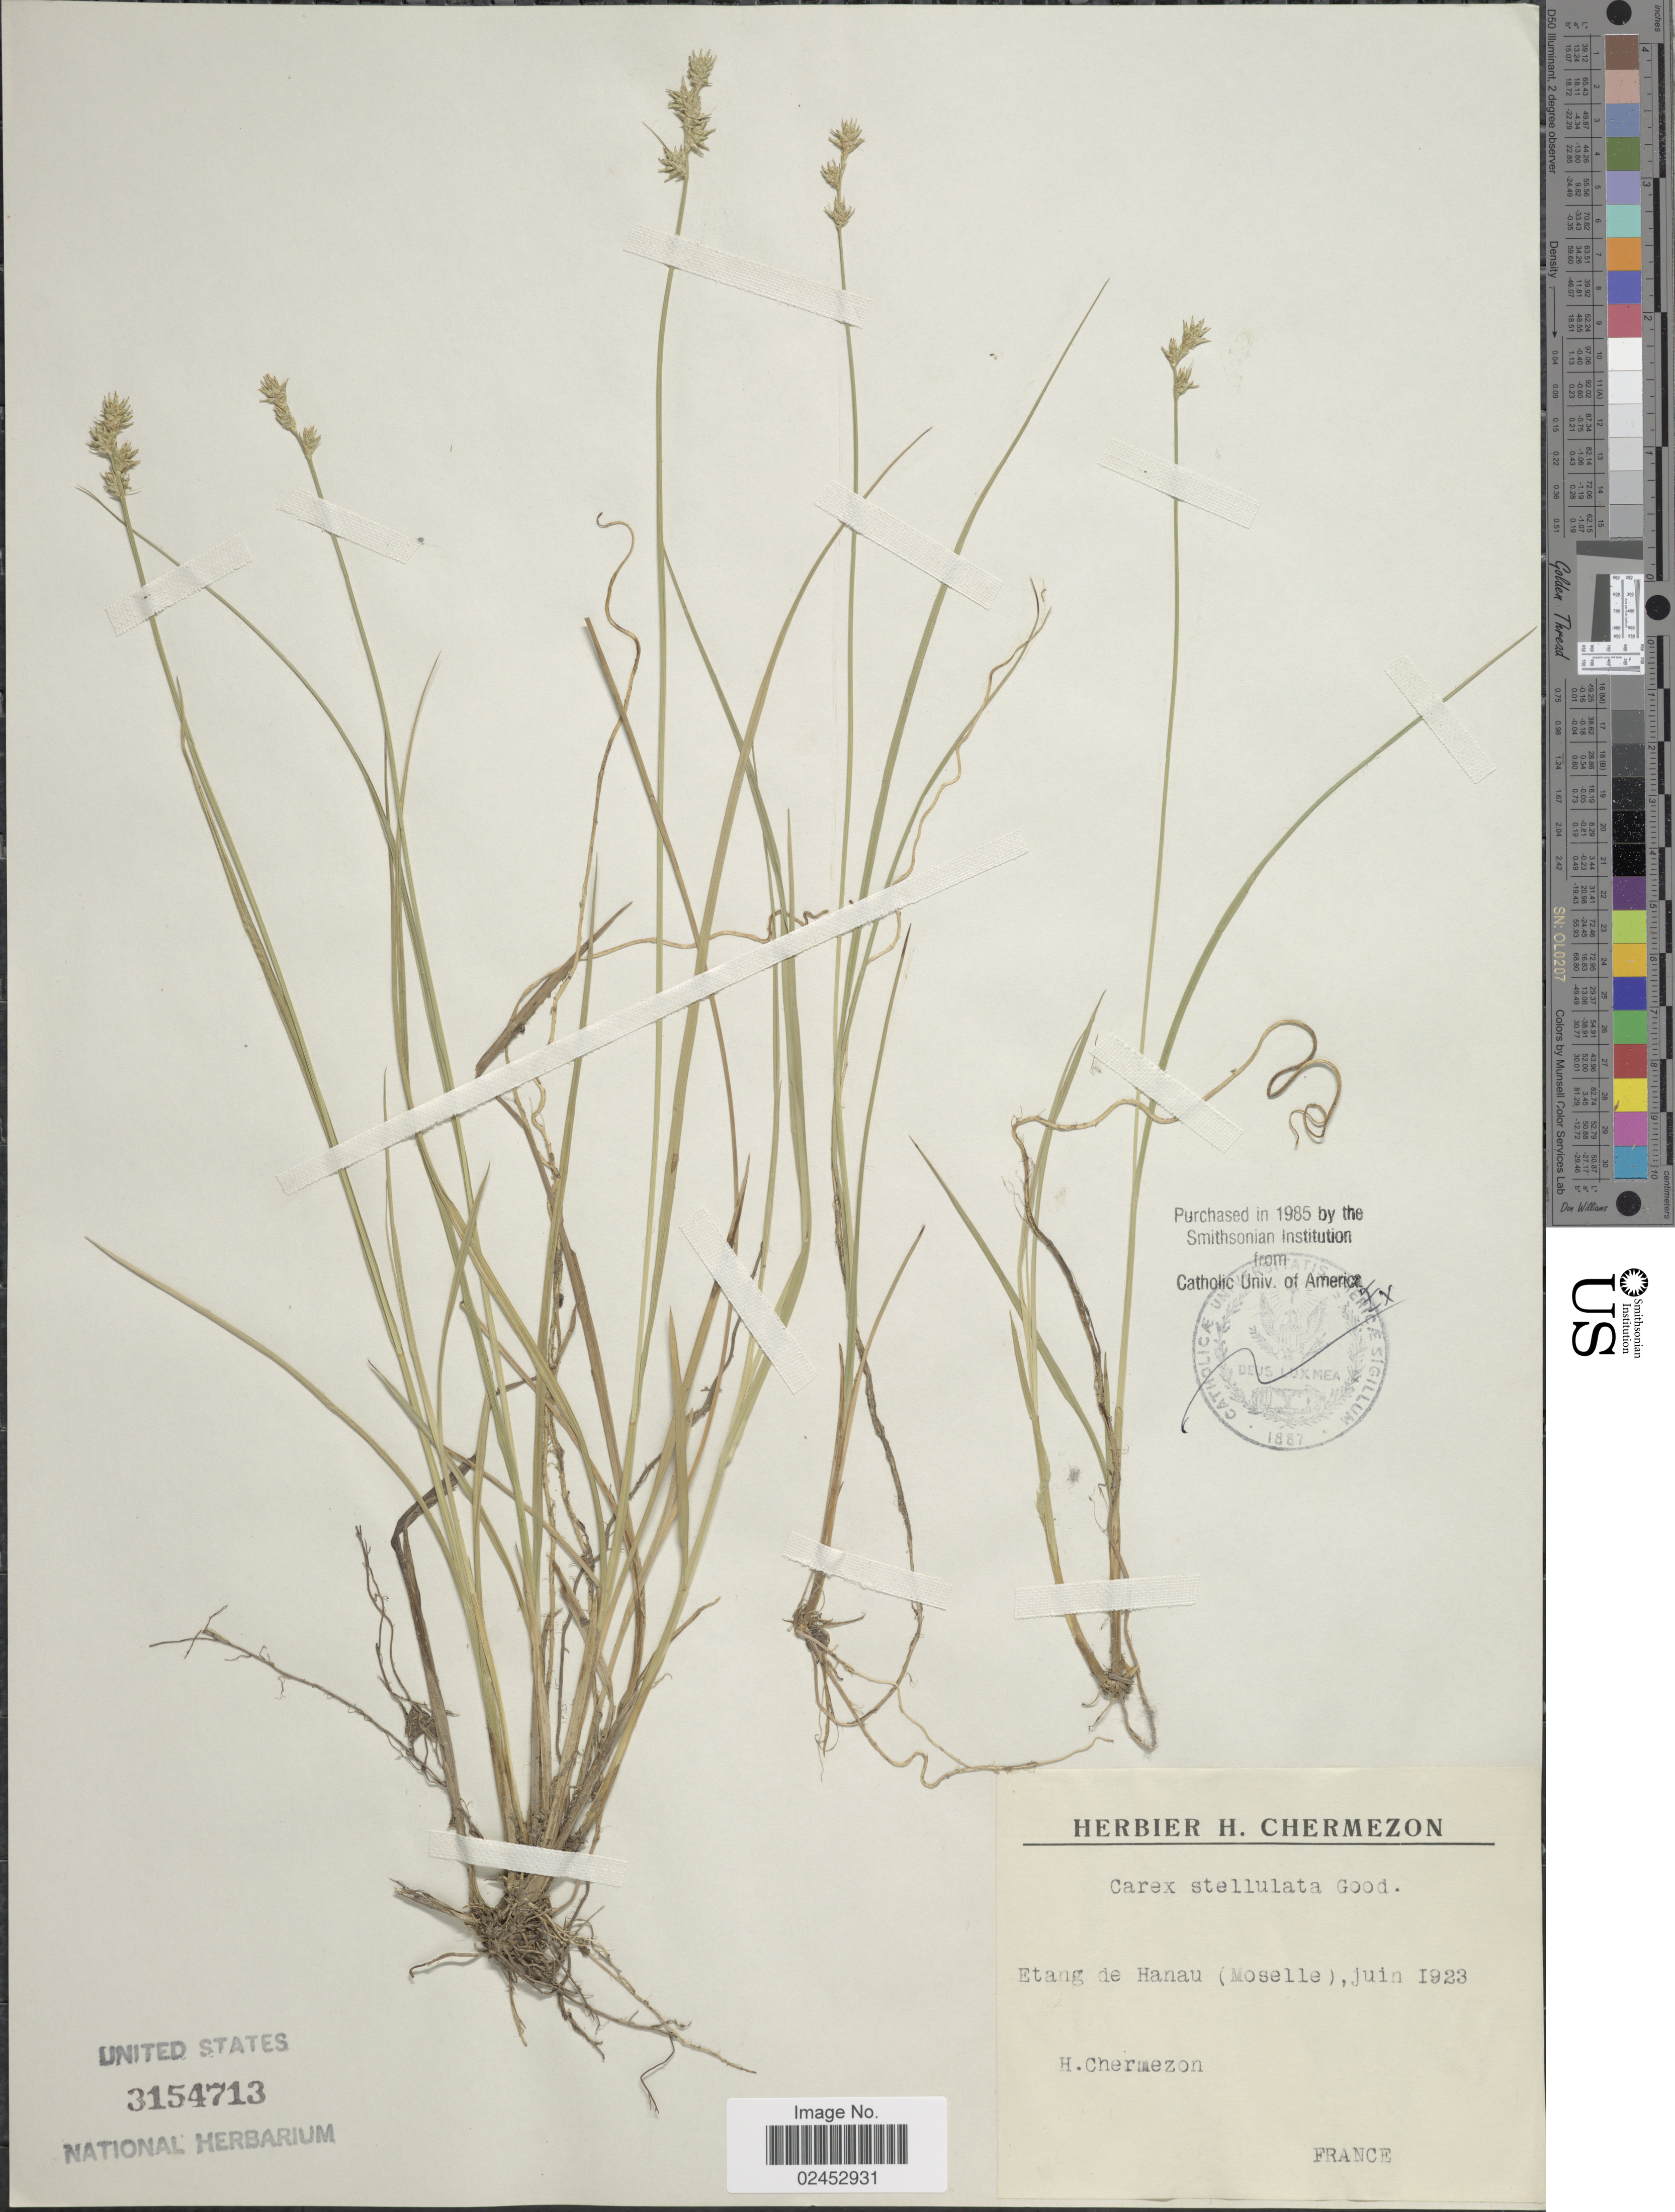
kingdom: Plantae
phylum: Tracheophyta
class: Liliopsida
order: Poales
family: Cyperaceae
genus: Carex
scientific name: Carex echinata subsp. echinata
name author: Murray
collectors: H. Chermezon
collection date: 1923-06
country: France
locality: Etang de Hanau (Moselle)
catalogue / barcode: US 3154713